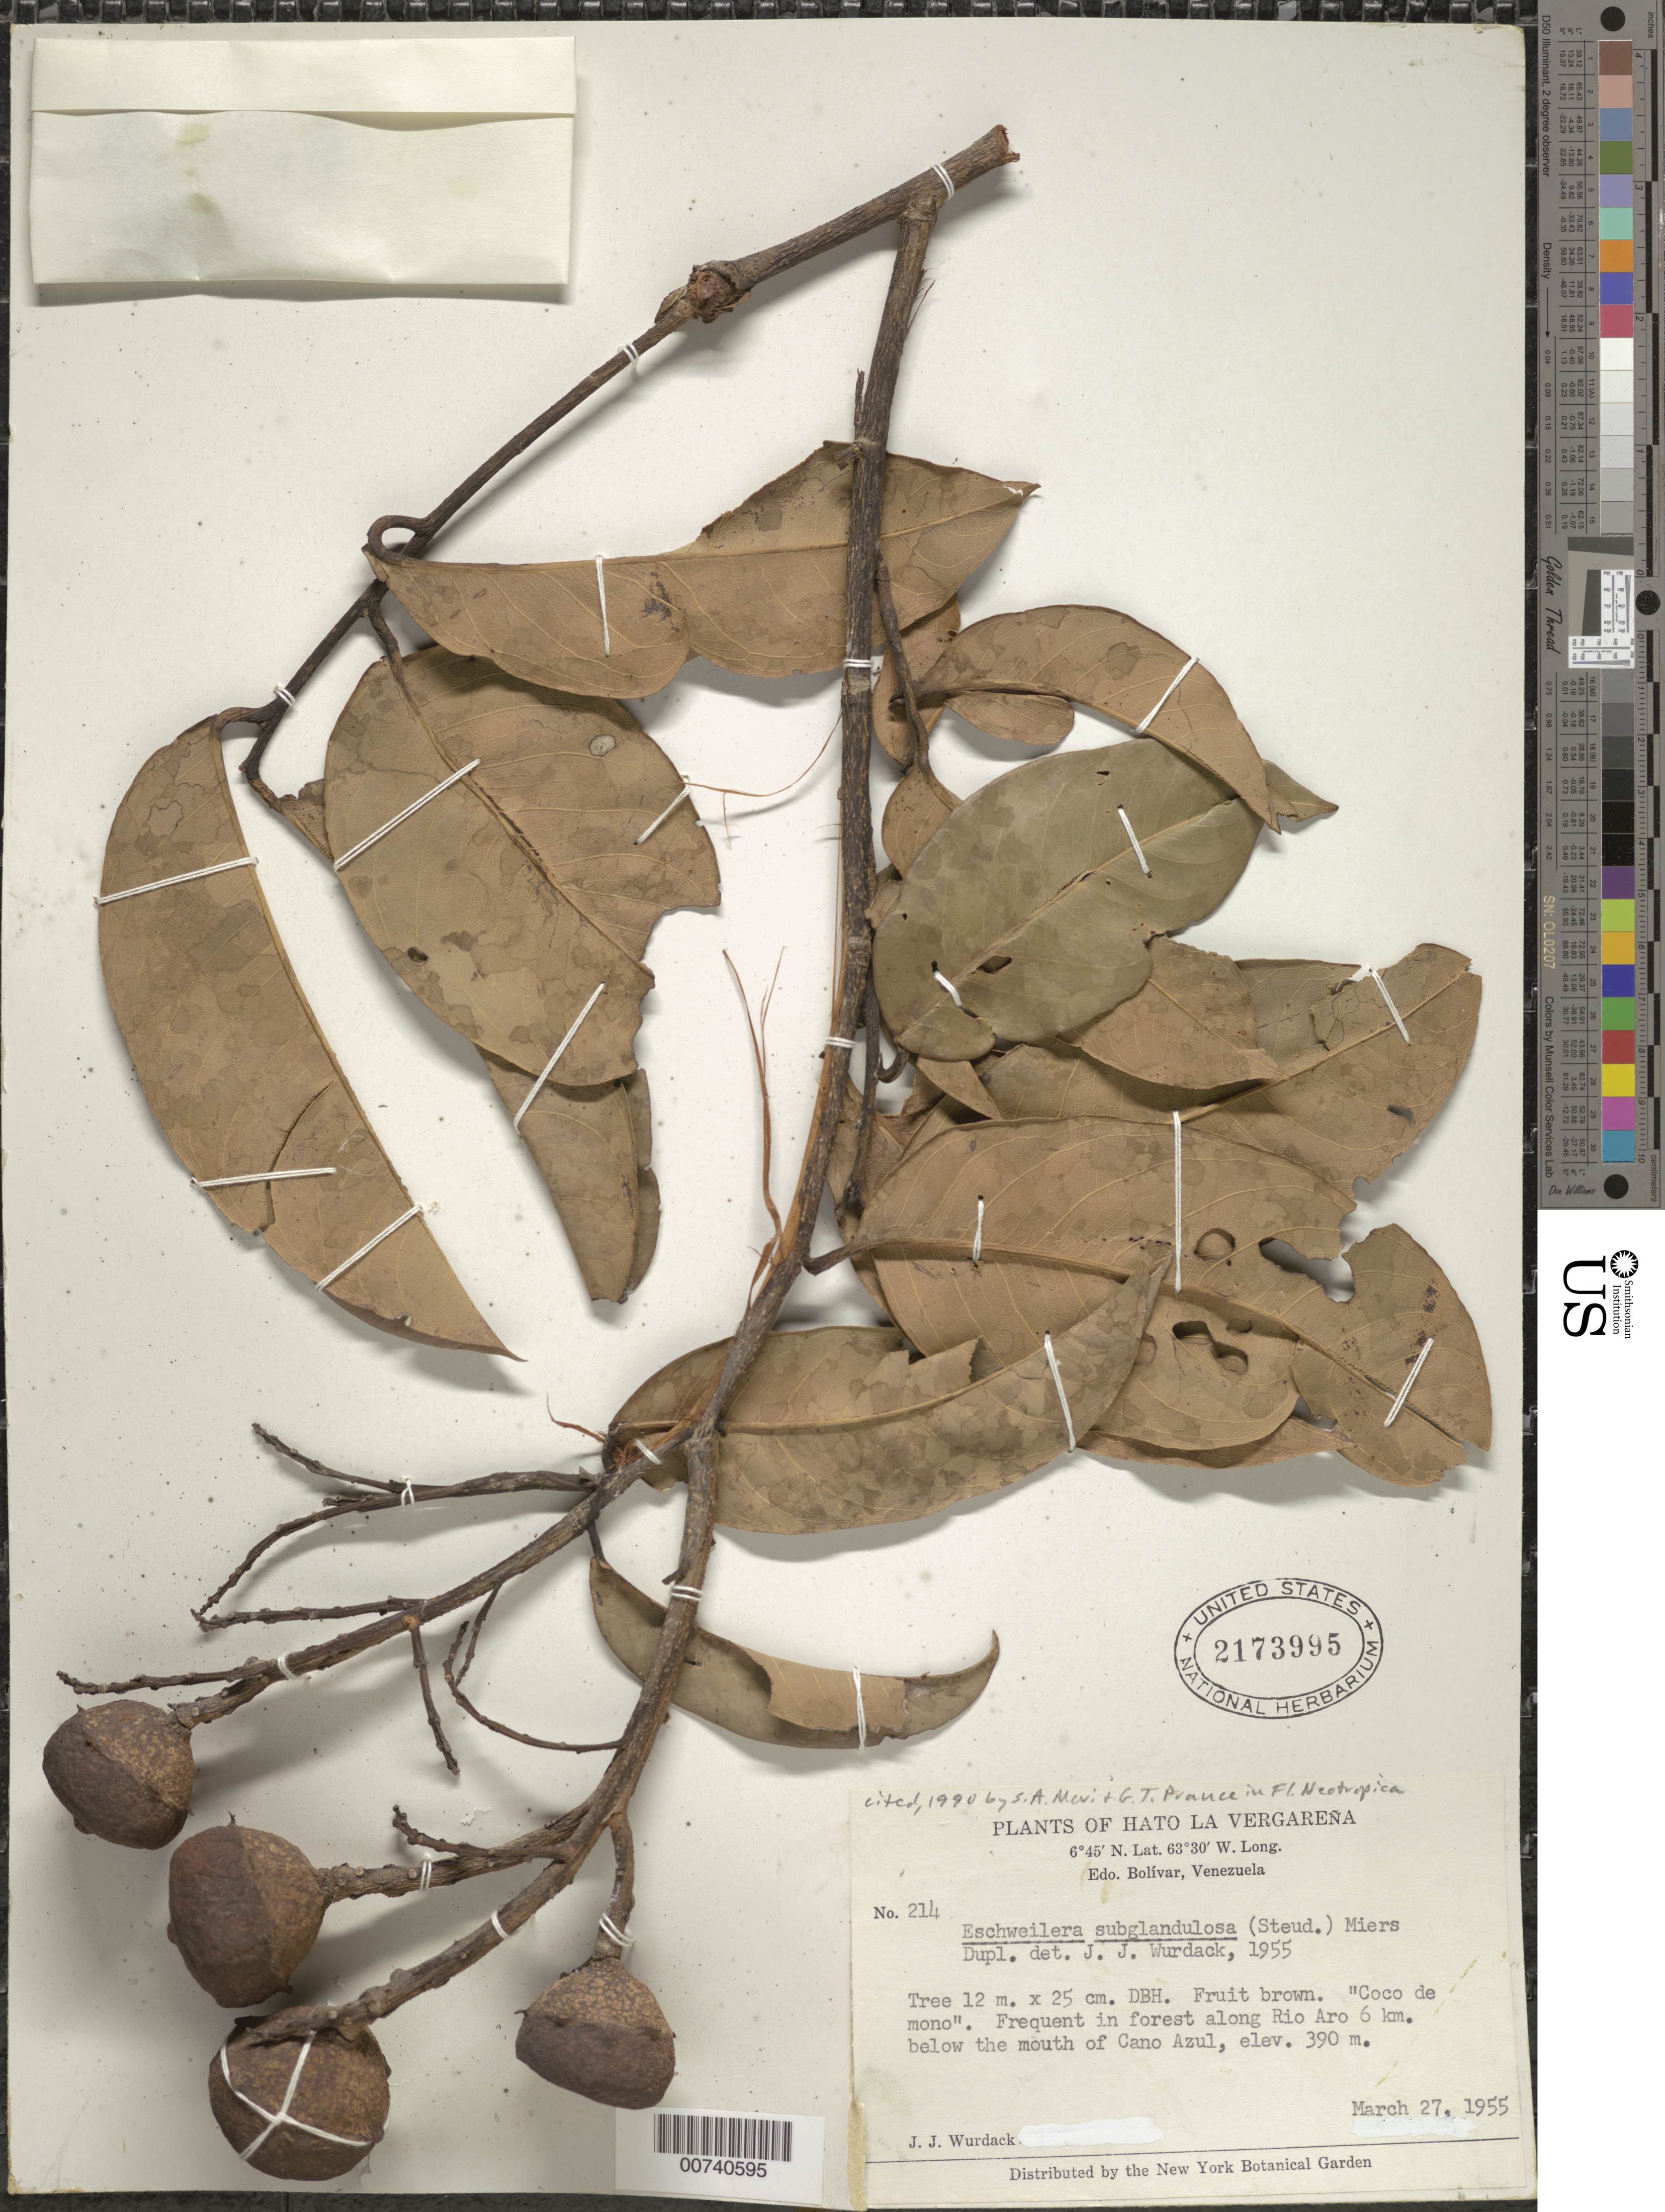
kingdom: Plantae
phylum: Tracheophyta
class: Magnoliopsida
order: Ericales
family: Lecythidaceae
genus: Eschweilera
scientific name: Eschweilera subglandulosa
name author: (Steud. ex Berg) Miers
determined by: Mori, Scott A.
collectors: J. J. Wurdack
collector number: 214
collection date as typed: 27-Mar-55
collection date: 1955-03-27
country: Venezuela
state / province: Bolívar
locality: Hato La Vergareña, Río Aro, 6 km below mouth of Caño Azul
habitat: Forest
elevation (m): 390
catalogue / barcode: US 2173995